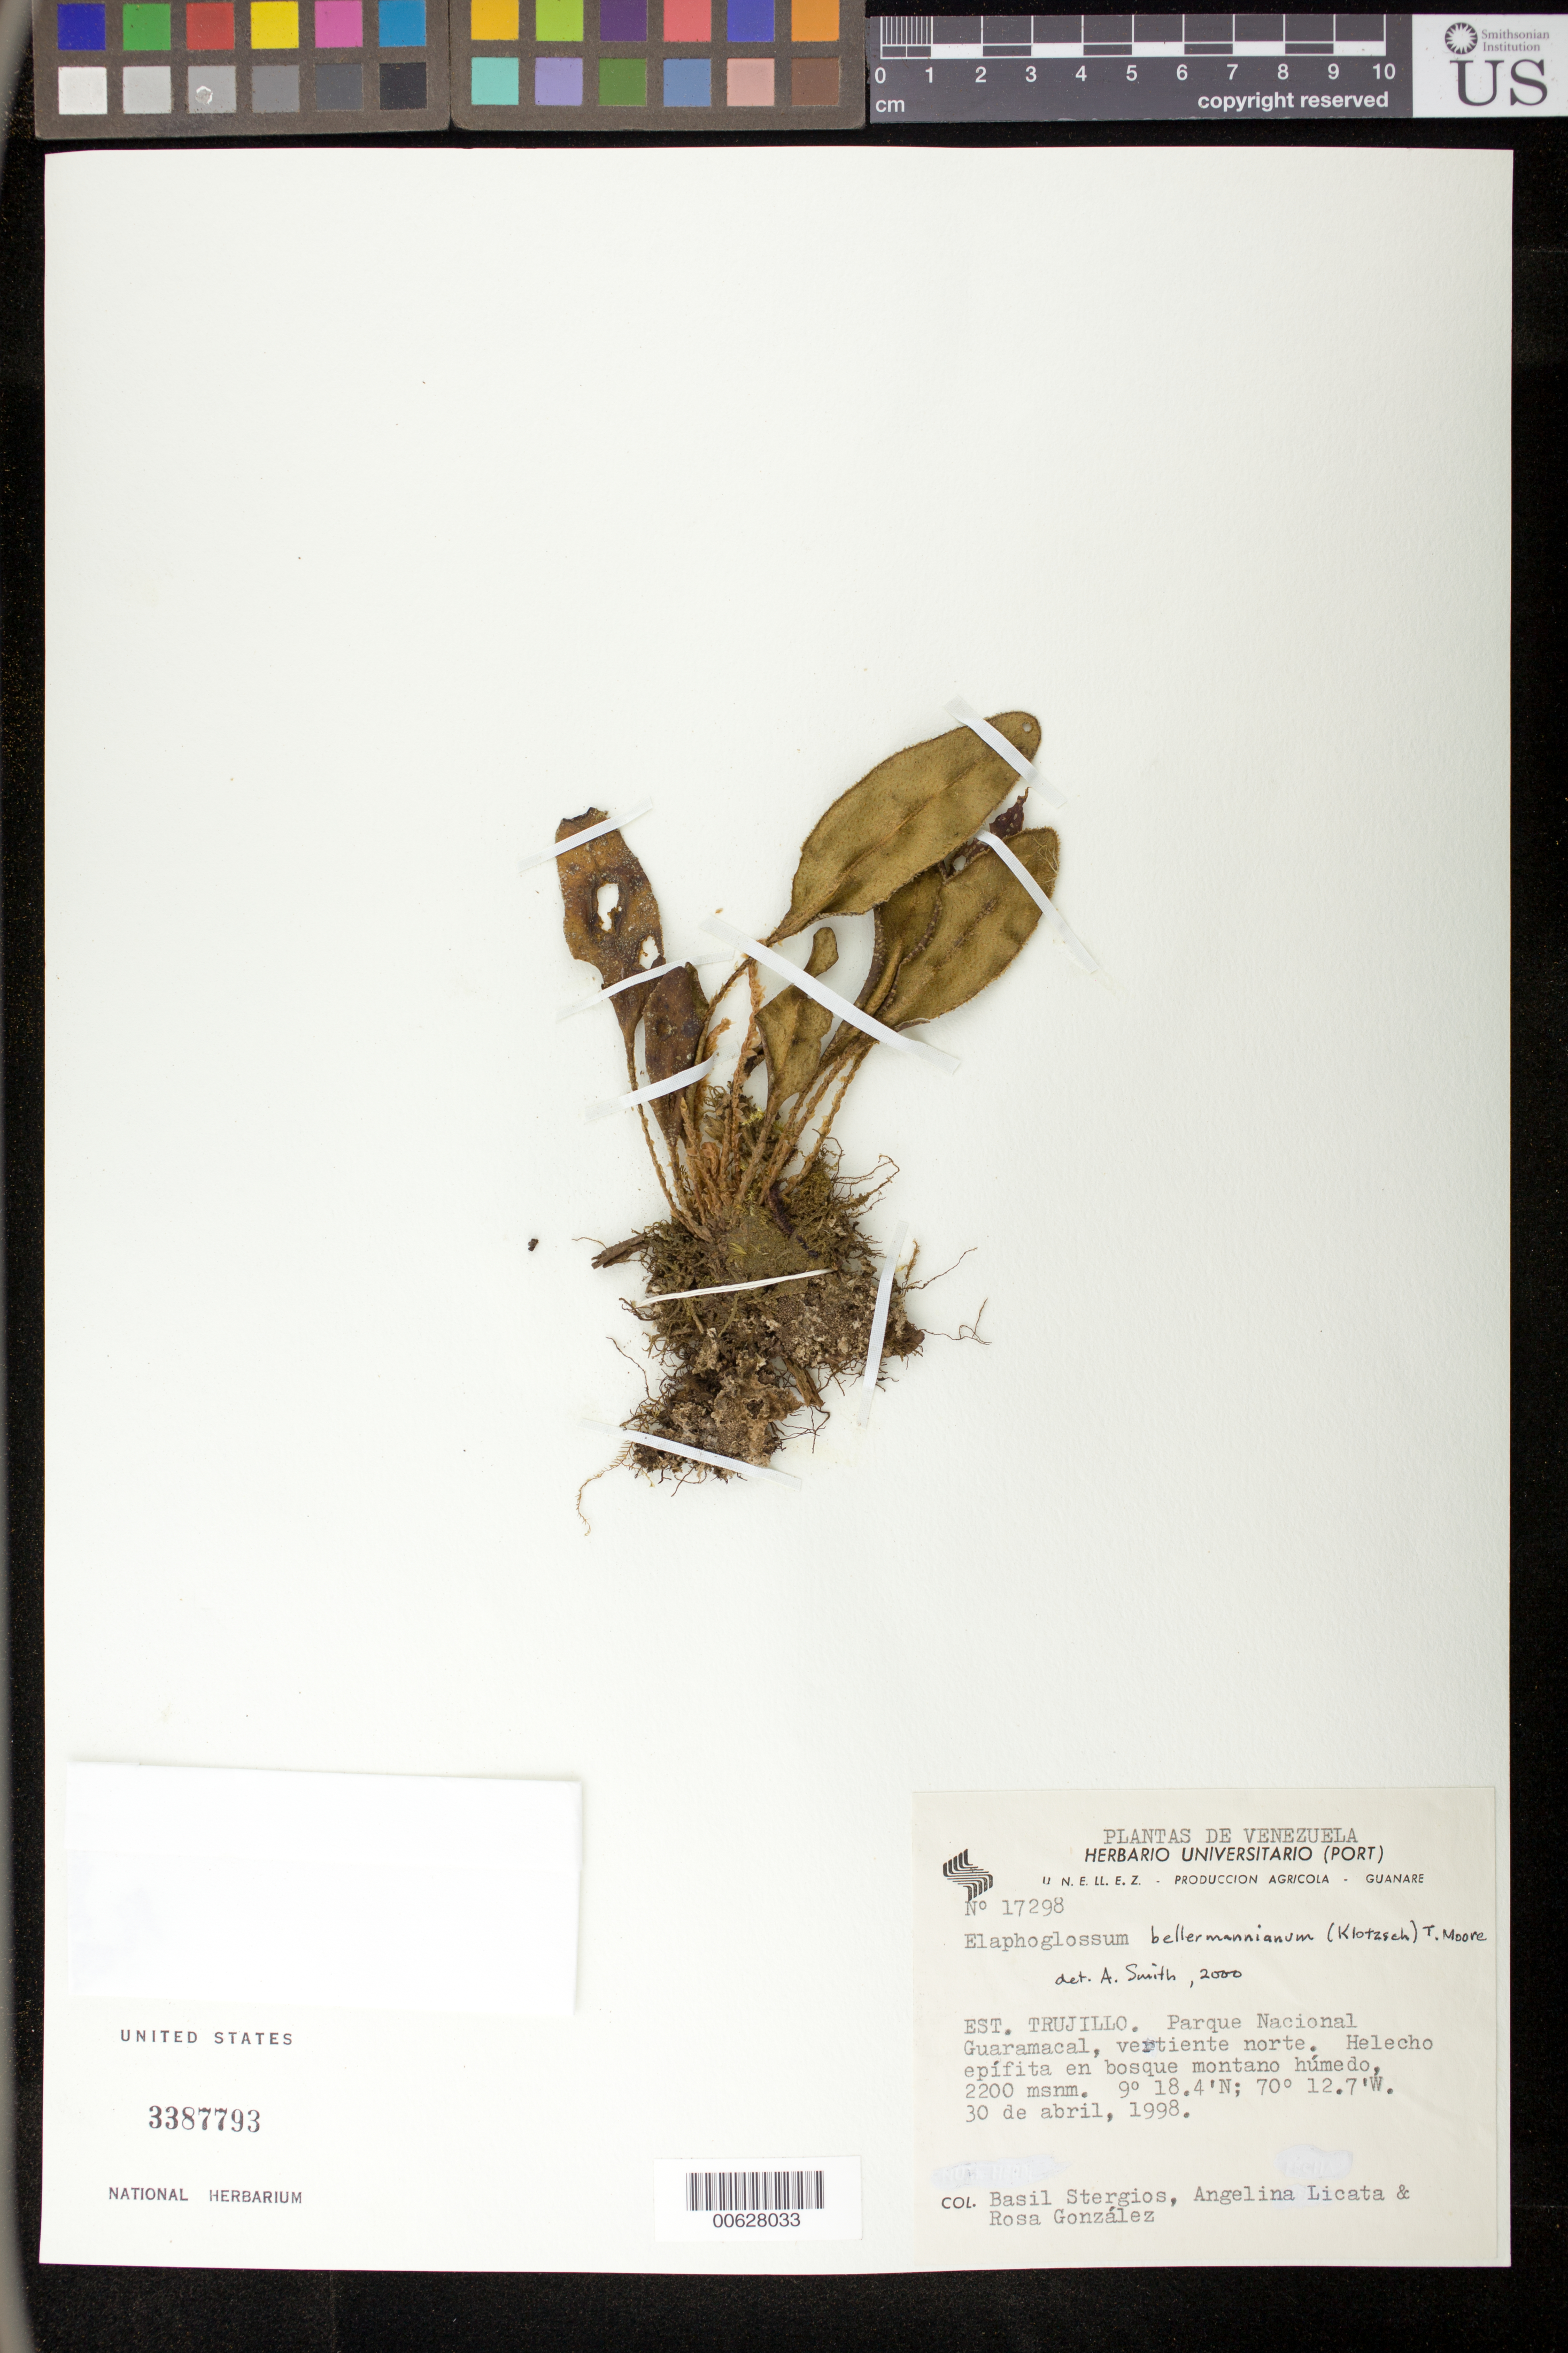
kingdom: Plantae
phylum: Tracheophyta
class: Polypodiopsida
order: Polypodiales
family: Dryopteridaceae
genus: Elaphoglossum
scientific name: Elaphoglossum bellermannianum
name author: (Klotzsch) T. Moore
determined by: Smith, Alan R., (UC)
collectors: B. G. Stergios, A. Licata & R. González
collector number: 17298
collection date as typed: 30 Apr 1998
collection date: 1998-04-30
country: Venezuela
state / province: Trujillo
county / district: Boconó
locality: Parque Nacional Guaramacal, vertiente N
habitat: En bosque montano húmedo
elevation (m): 2200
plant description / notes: NY, PORT, US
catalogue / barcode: US 3387793